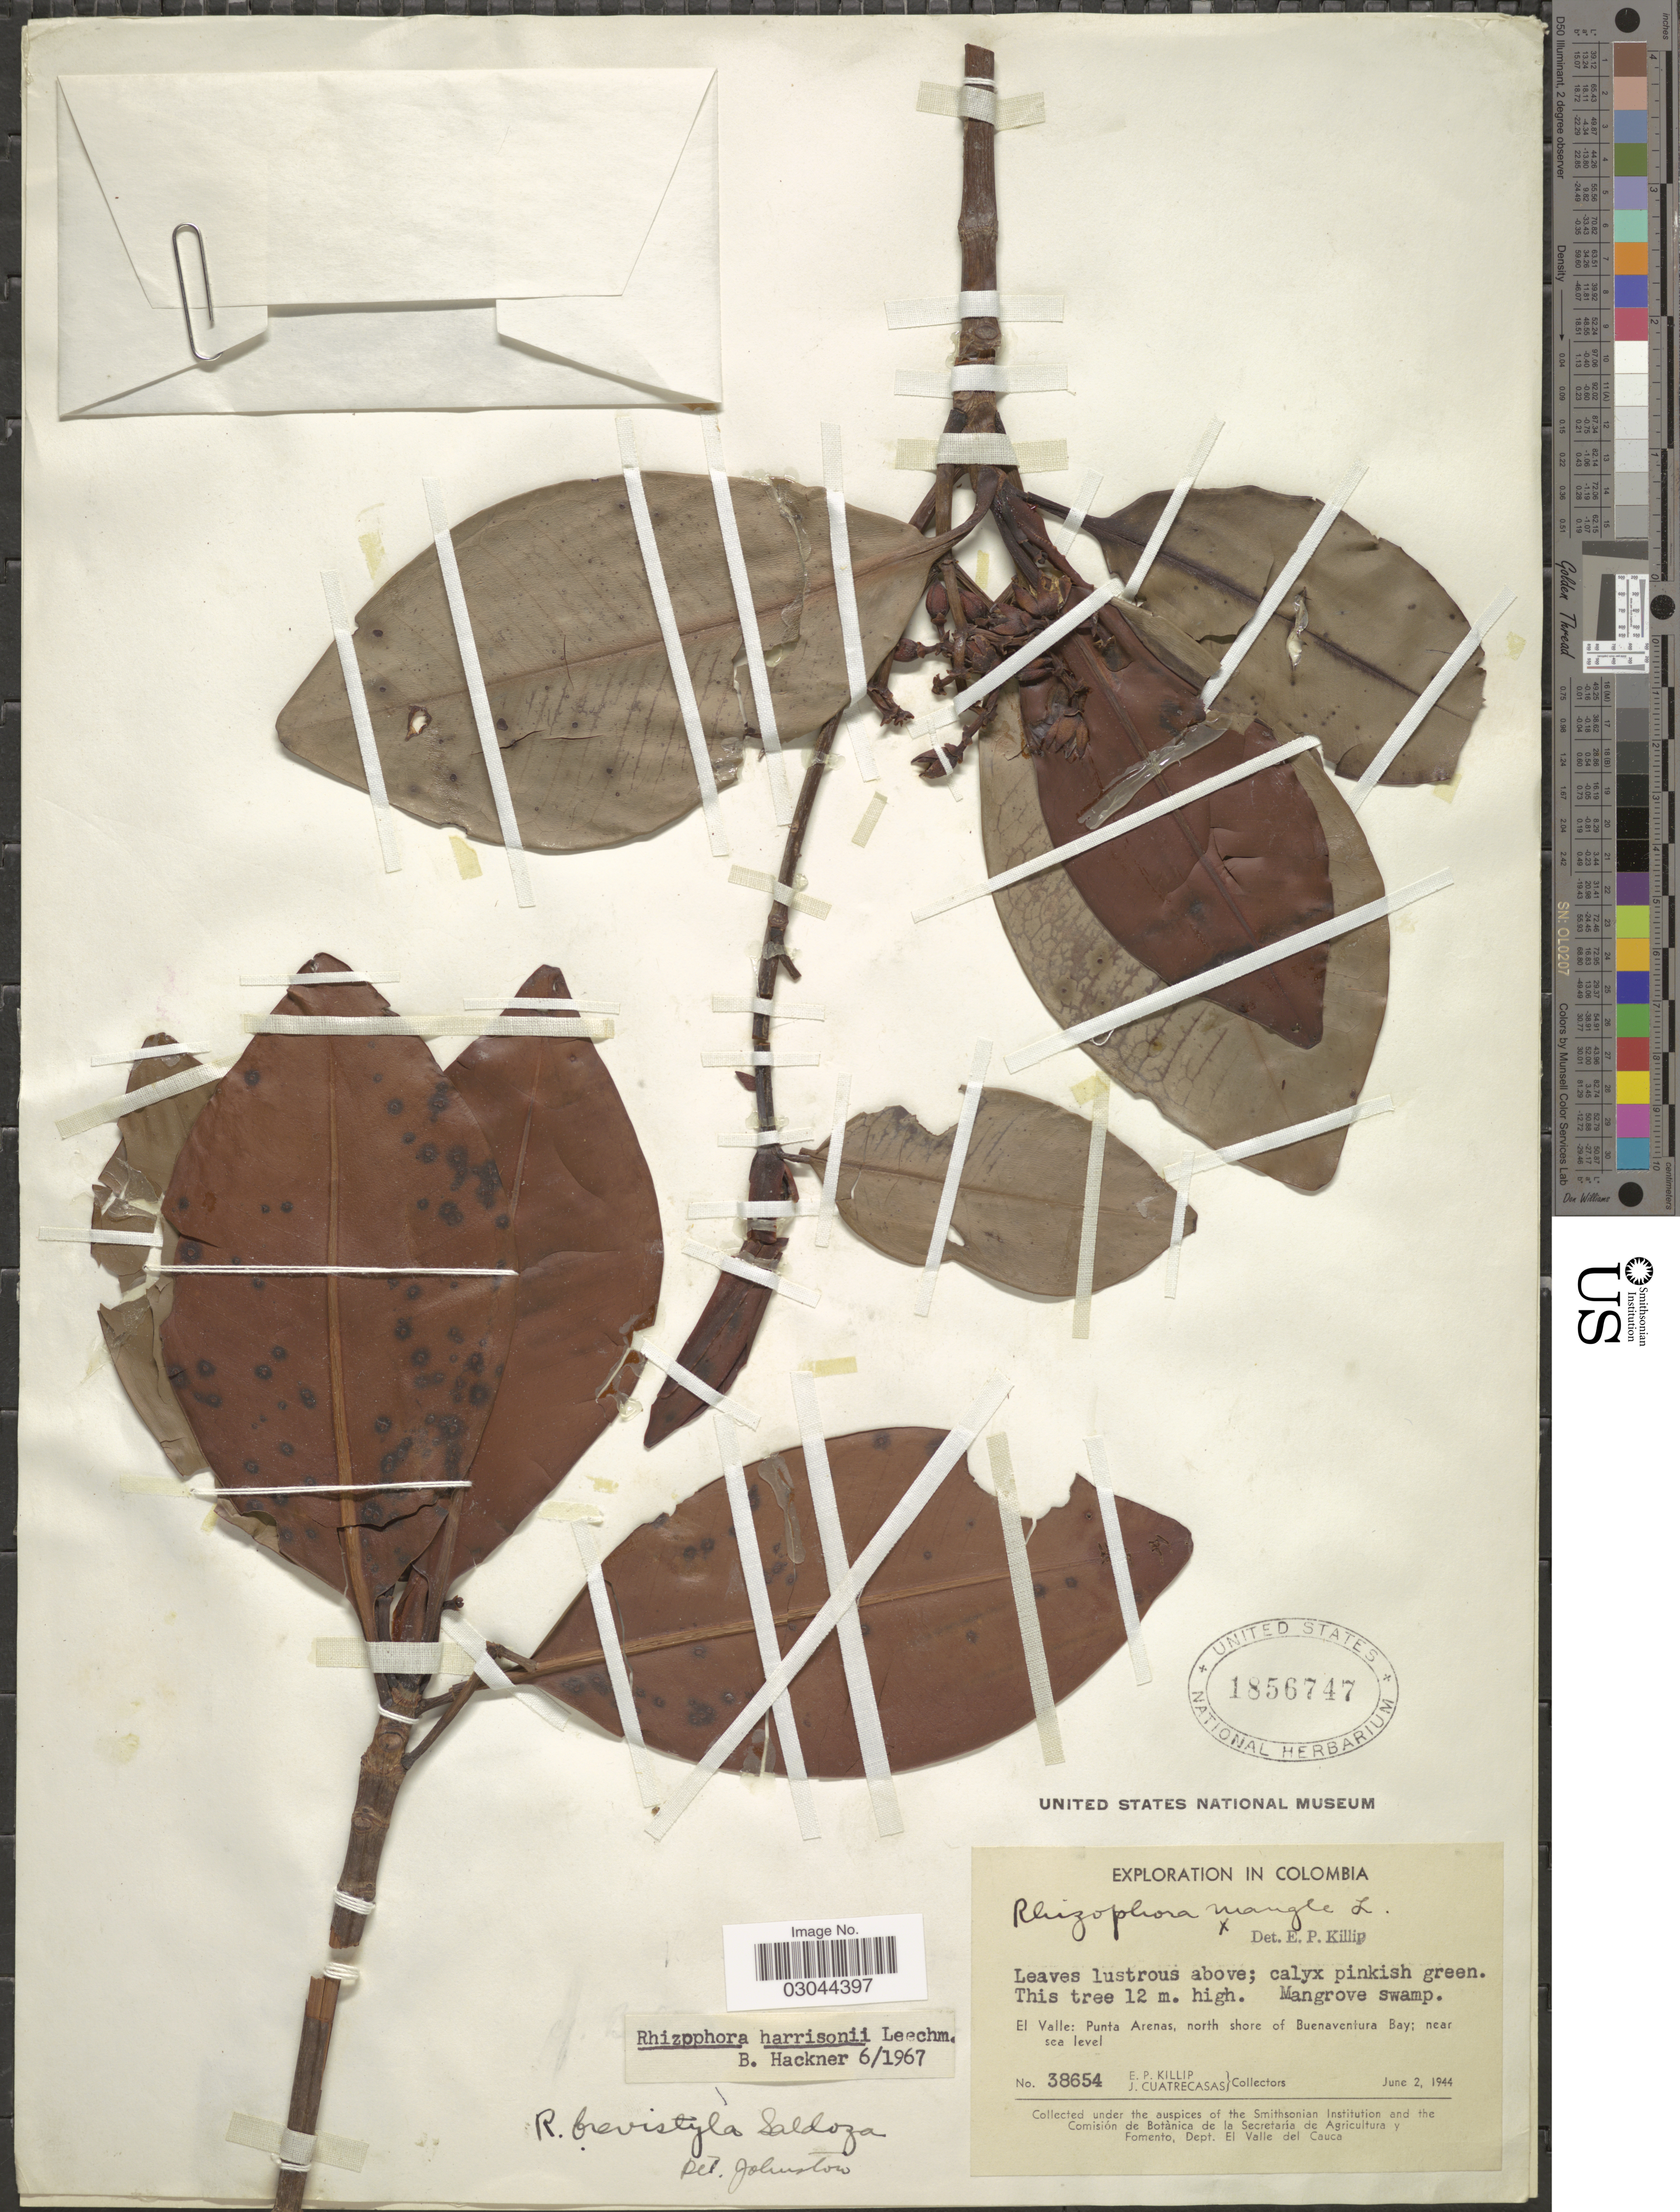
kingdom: Plantae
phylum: Tracheophyta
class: Magnoliopsida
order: Malpighiales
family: Rhizophoraceae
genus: Rhizophora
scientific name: Rhizophora harrisonii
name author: Leechm.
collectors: E. P. Killip & J. Cuatrecasas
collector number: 38654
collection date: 1944-06-02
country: Colombia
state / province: Valle del Cauca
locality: El Valle: Punta Arenas, north shore of Buenaventura Bay.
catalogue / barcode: US 1856747